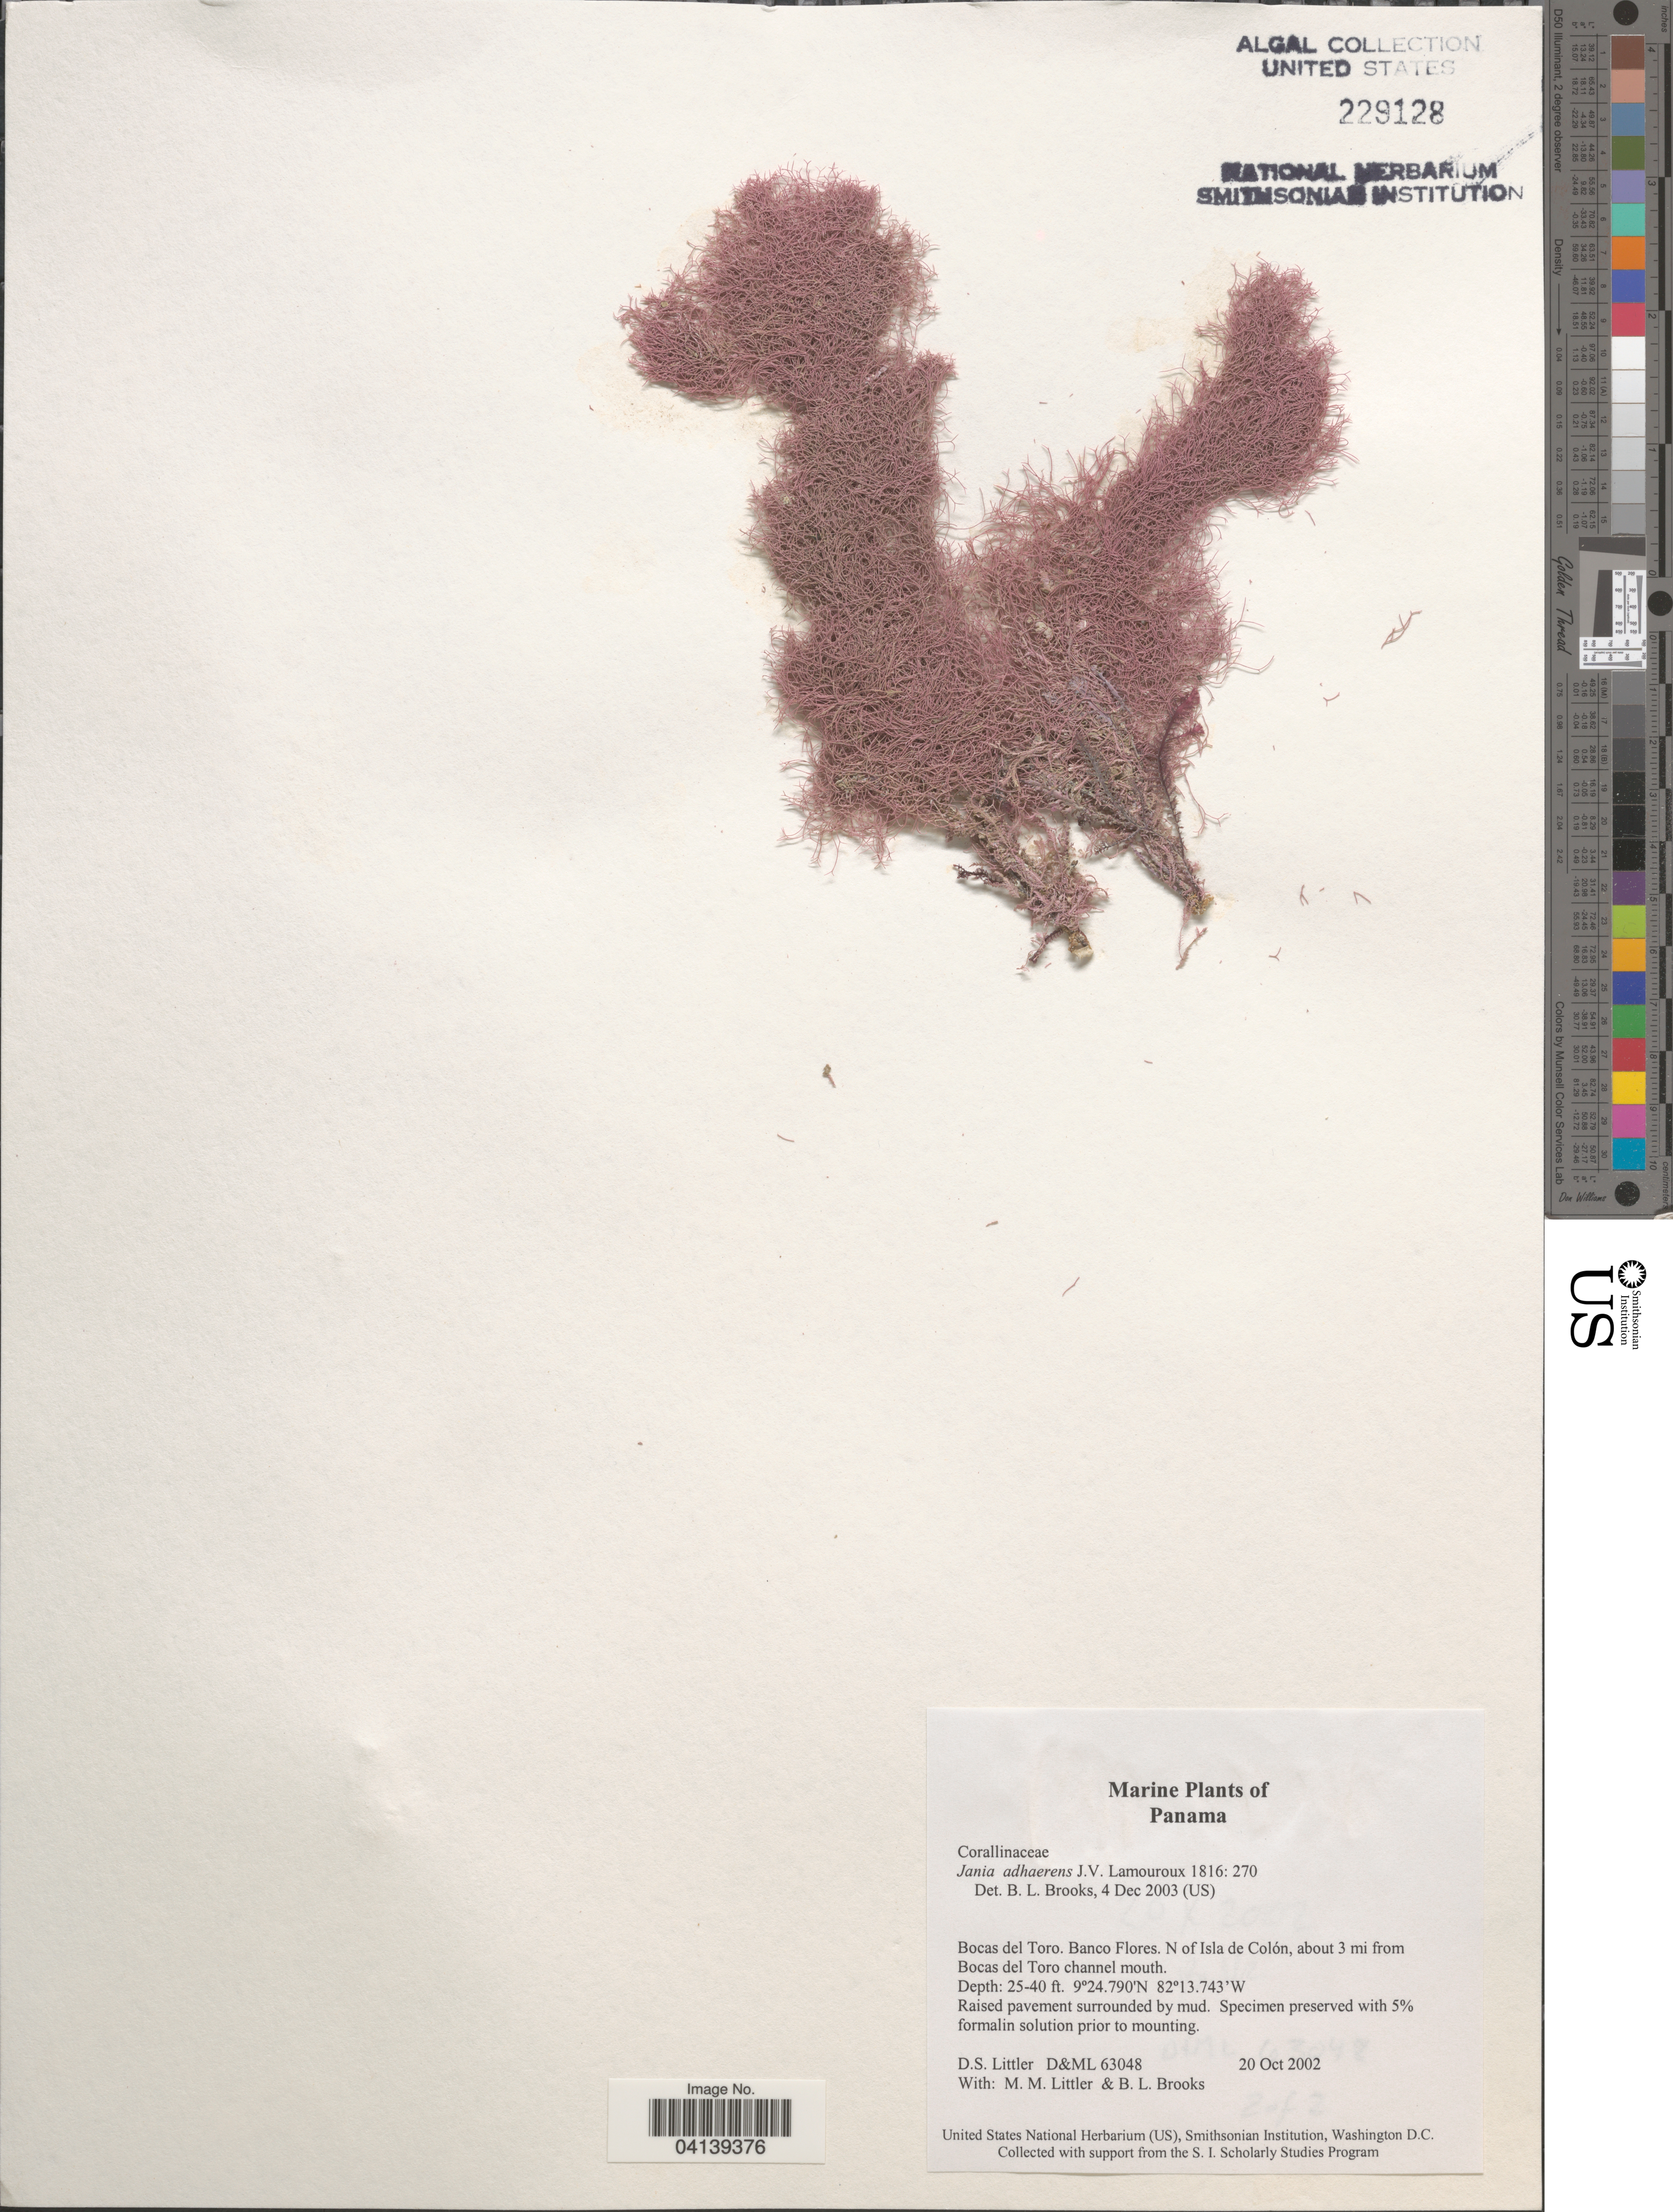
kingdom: Plantae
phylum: Rhodophyta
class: Florideophyceae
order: Corallinales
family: Corallinaceae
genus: Jania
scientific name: Jania pedunculatum var. adhaerens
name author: (J.V.Lamouroux) A.S.Harvey et al.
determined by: Algae name updating Project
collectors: D. S. Littler & B. Brooks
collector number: D&ML63048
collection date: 2002-10-20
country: Panama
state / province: Bocas del Toro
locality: Banco Flores. N of Isla de Colón, about 3 mi from Bocas del Toro channel mouth.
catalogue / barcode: US 229128